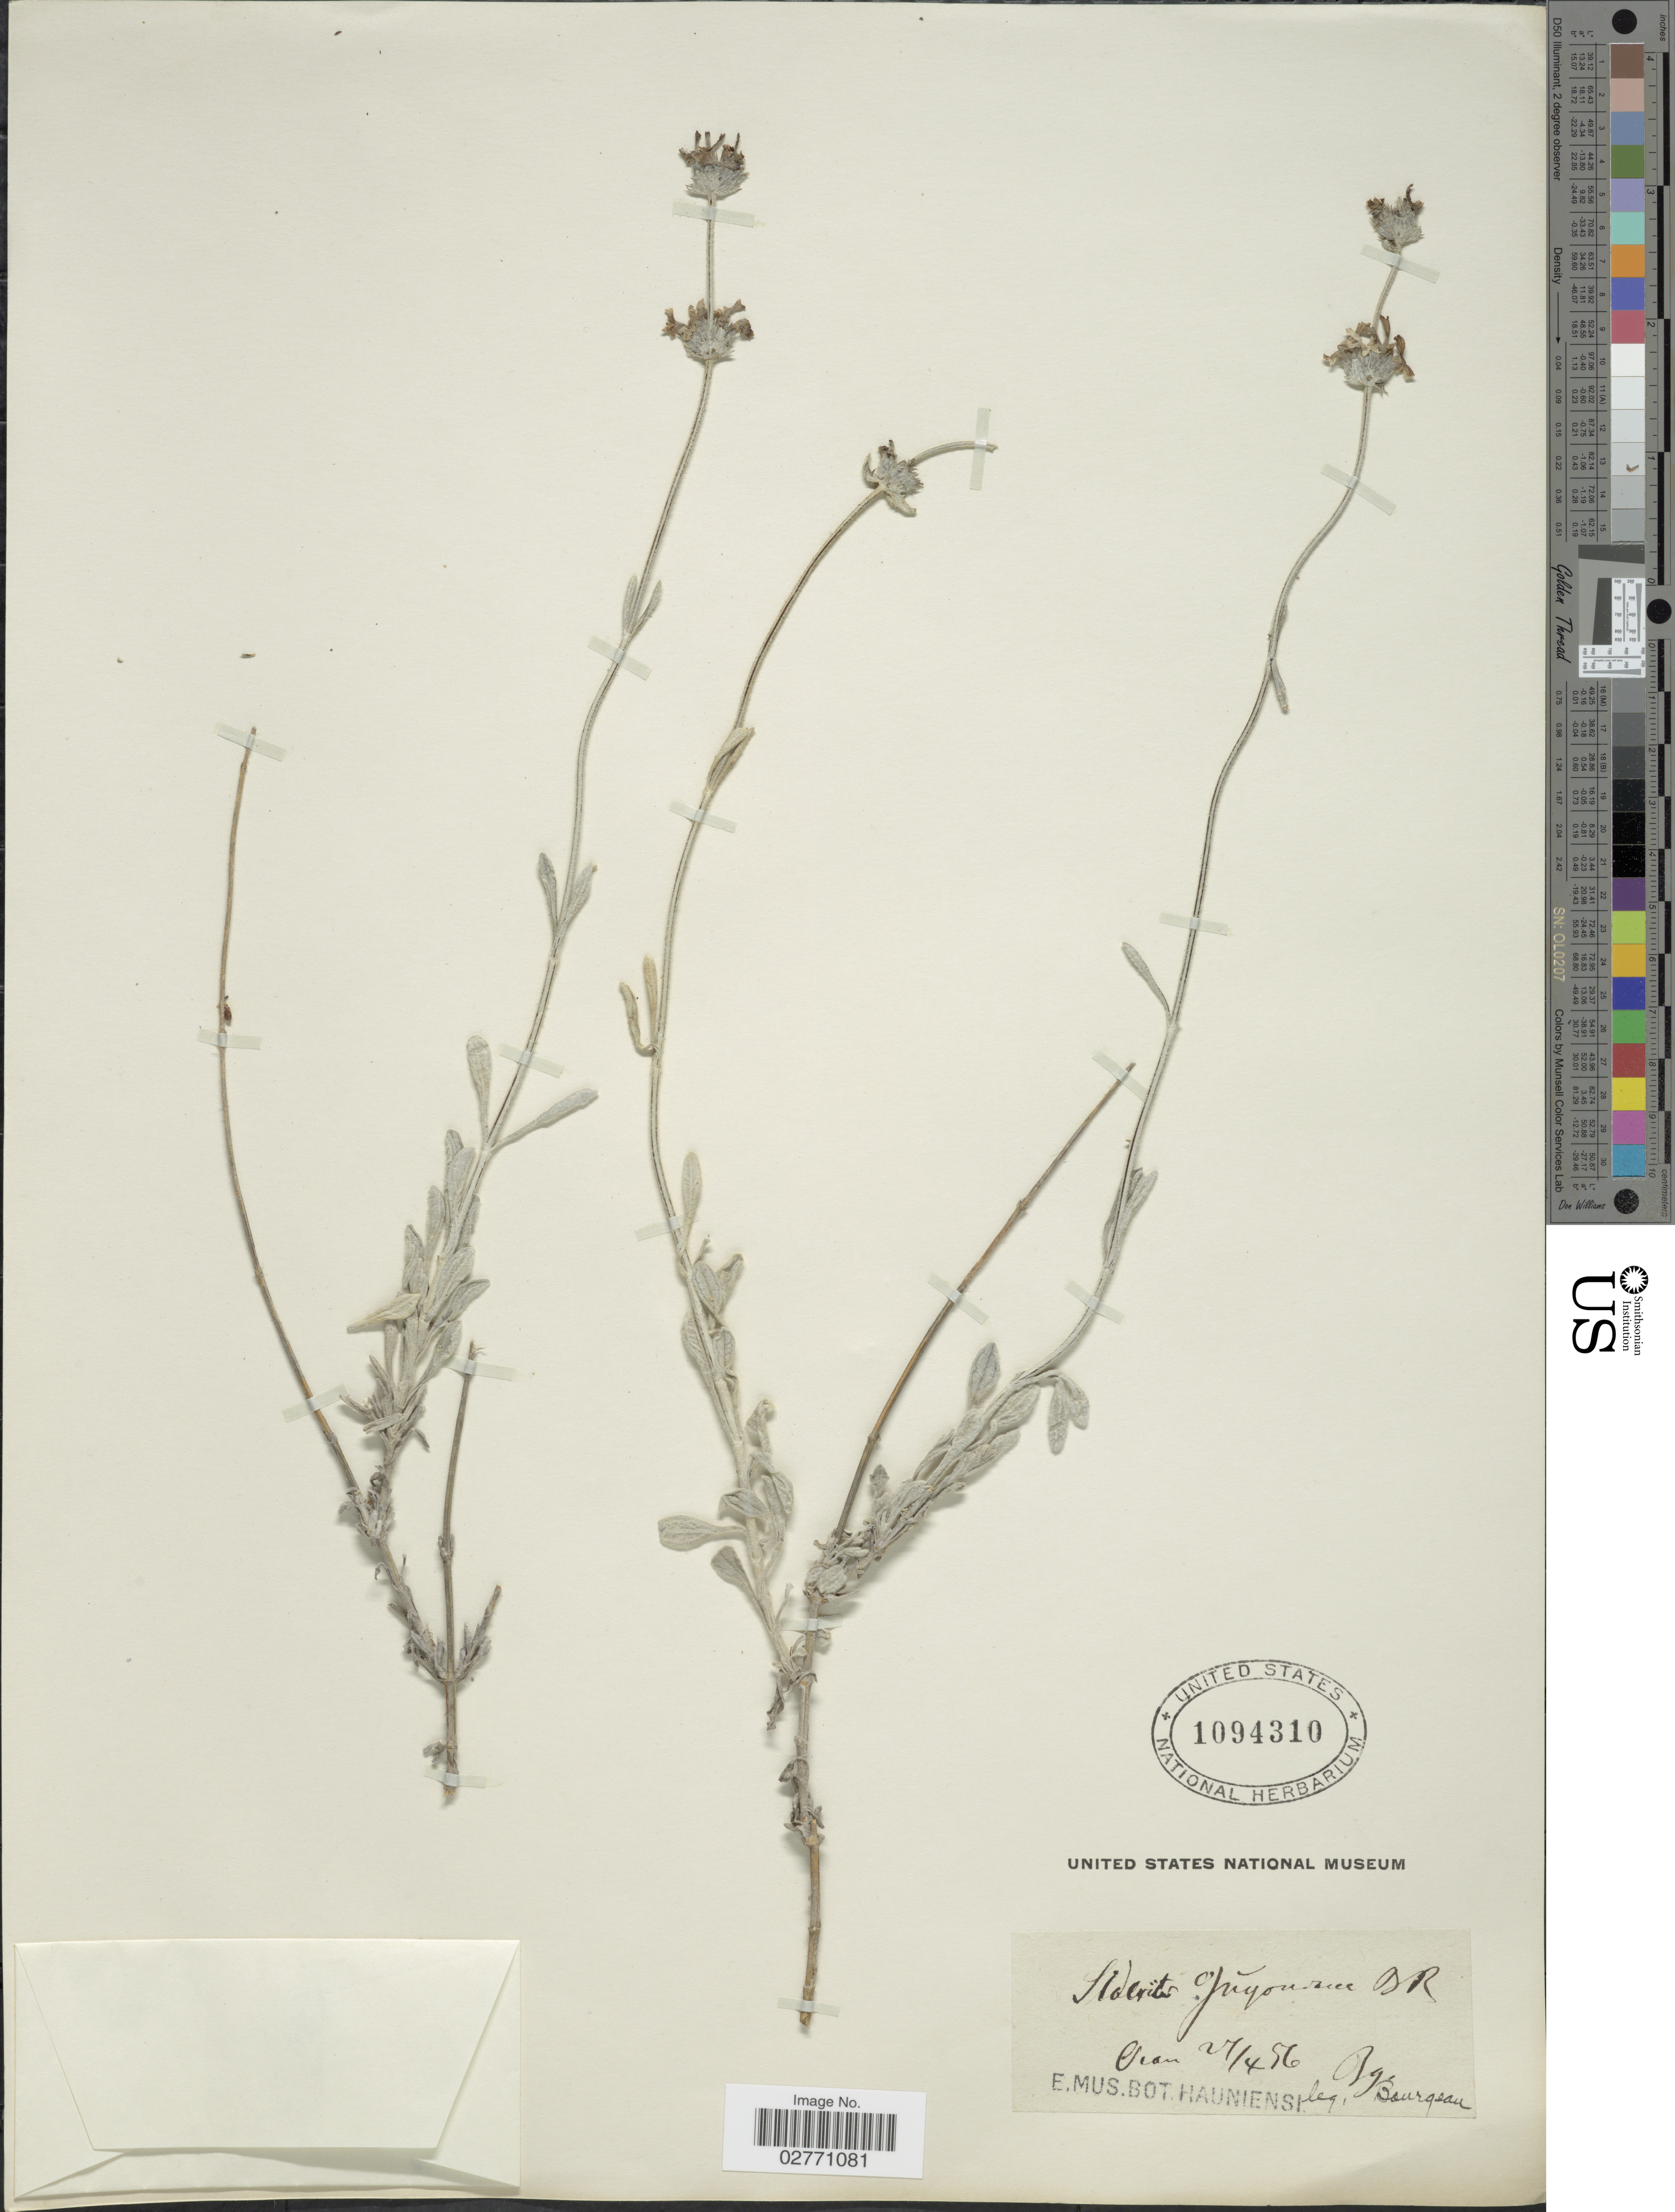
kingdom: Plantae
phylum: Tracheophyta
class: Magnoliopsida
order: Lamiales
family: Lamiaceae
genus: Sideritis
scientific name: Sideritis guyoniana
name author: Boiss. & Reut.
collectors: E. Bourgeau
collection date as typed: Transcribed d/m/y: 21/4/56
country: Algeria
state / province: Oran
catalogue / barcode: US 1094310